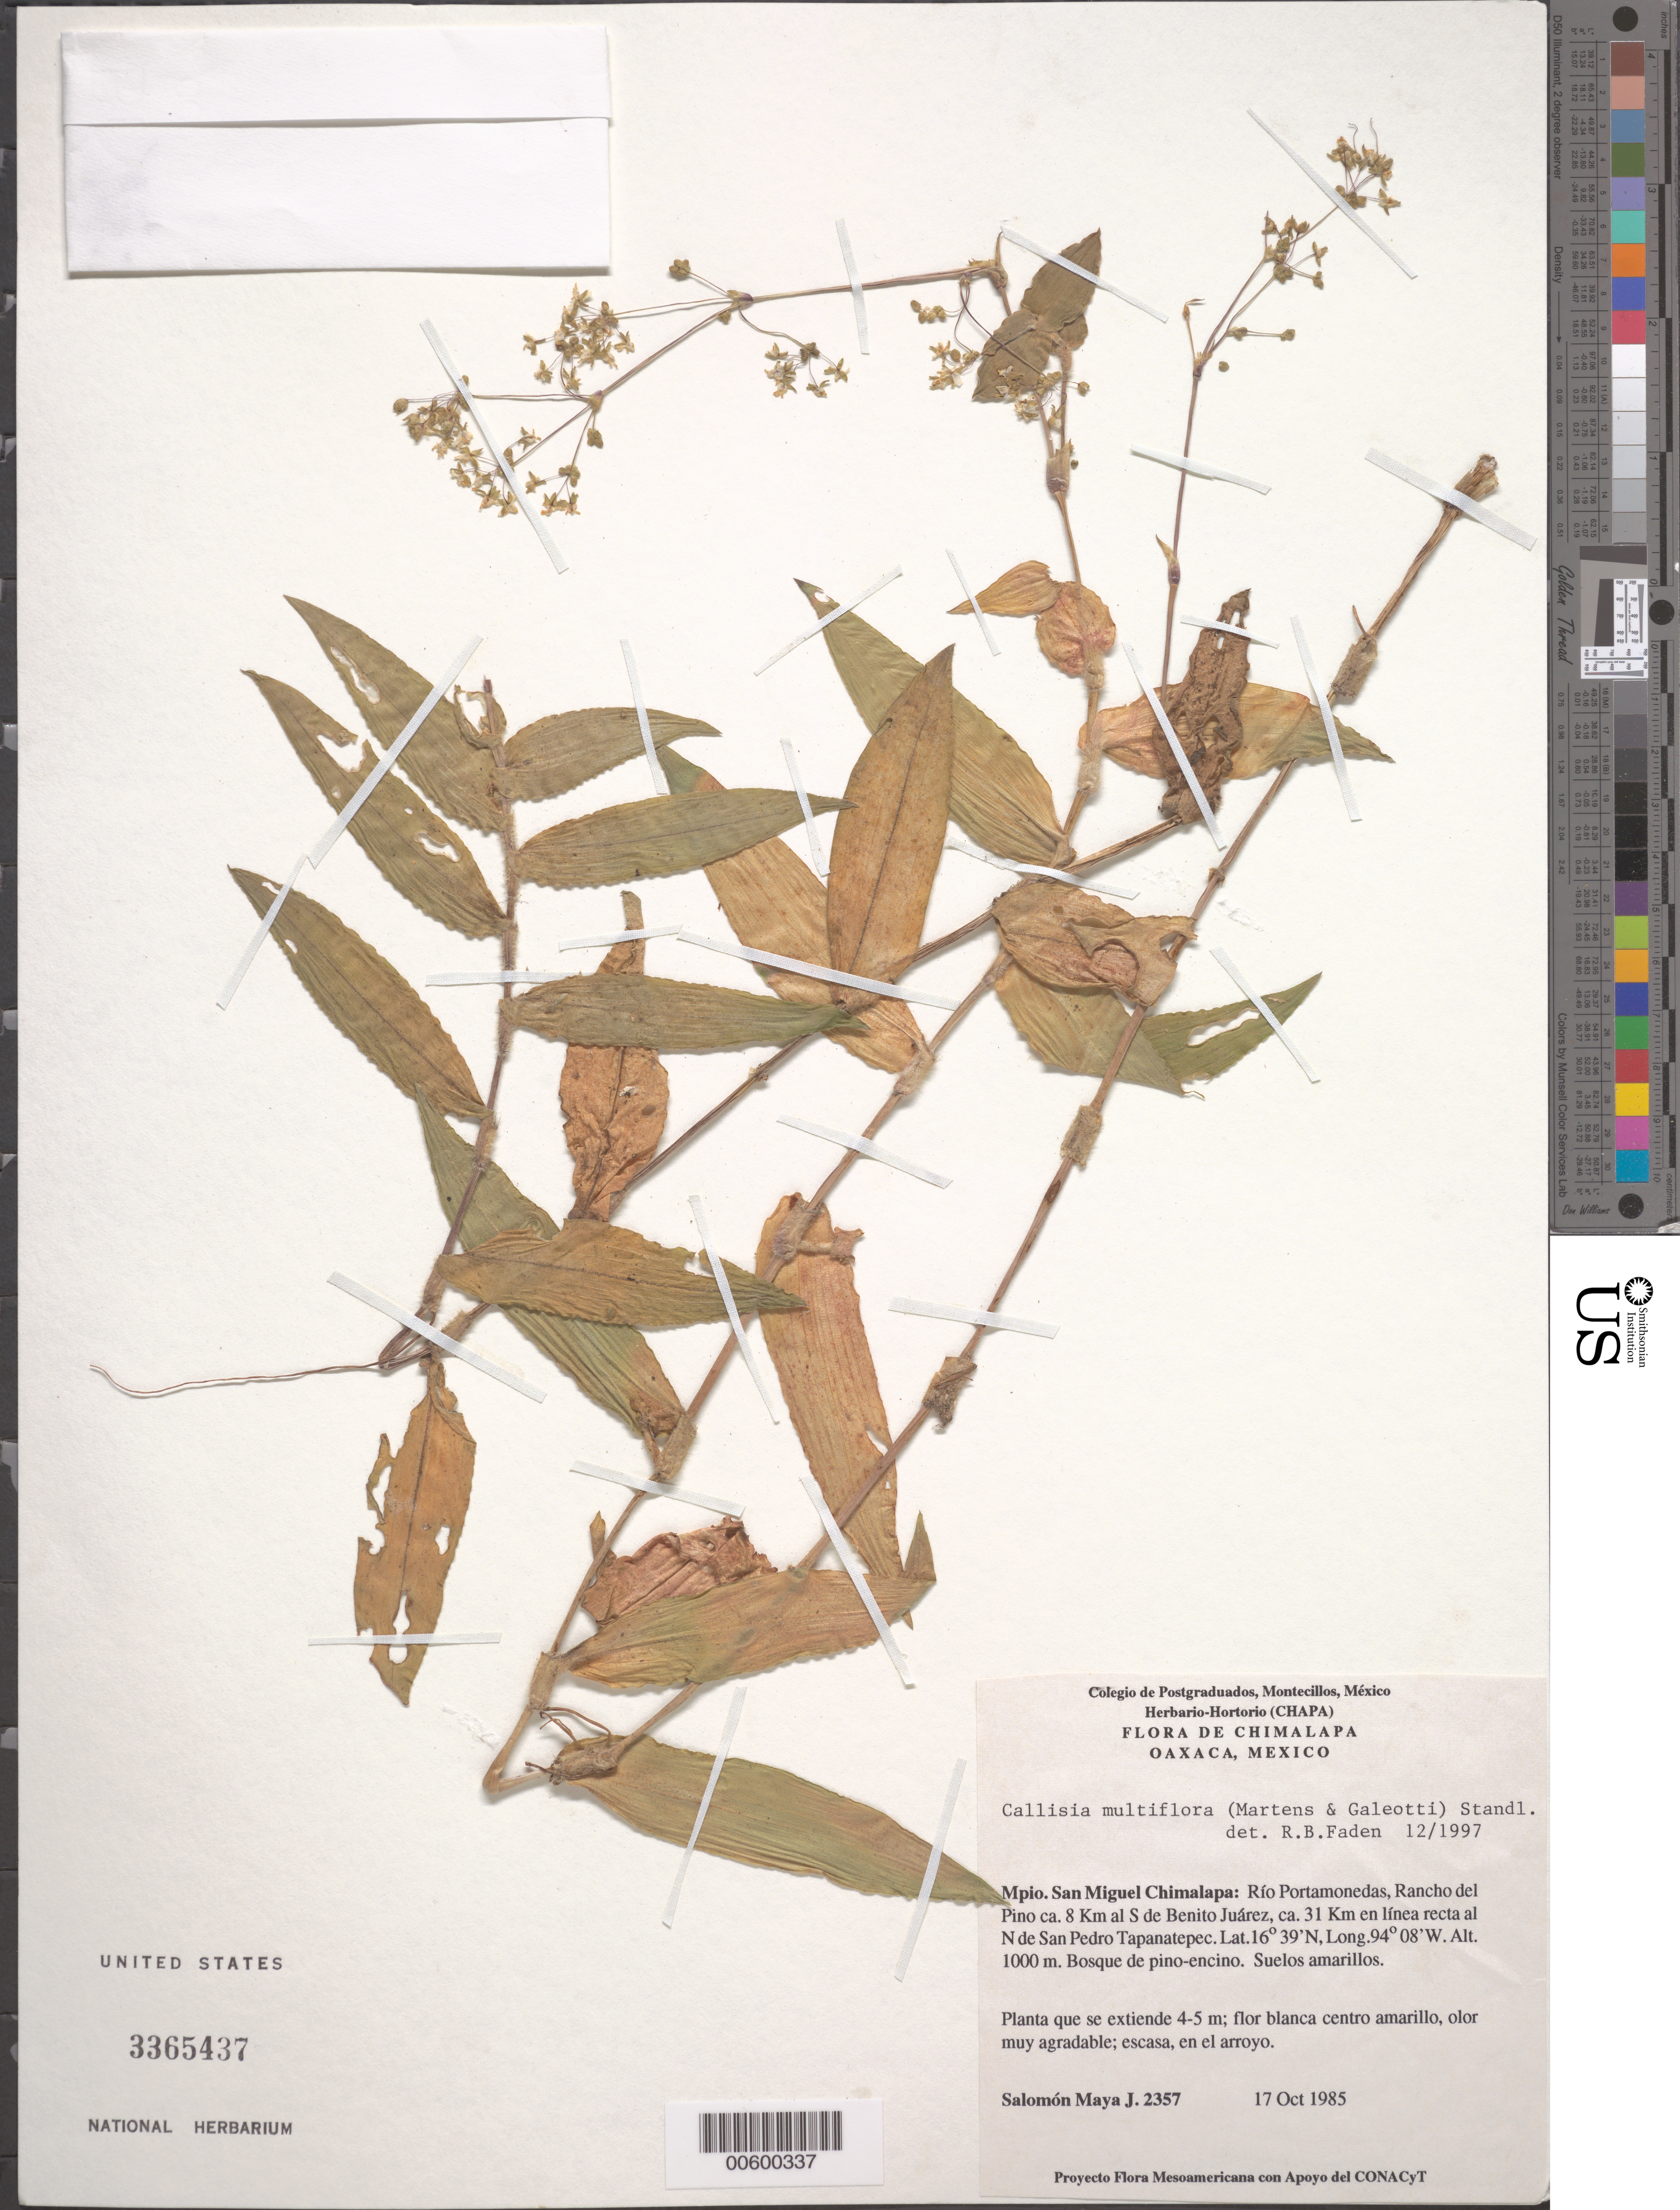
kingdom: Plantae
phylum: Tracheophyta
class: Liliopsida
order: Commelinales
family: Commelinaceae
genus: Callisia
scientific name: Callisia multiflora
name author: (M. Martens & Galeotti) Standl.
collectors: S. Maya J.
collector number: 2357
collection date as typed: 17 Oct 1985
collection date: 1985-10-17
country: Mexico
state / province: Oaxaca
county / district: San Miguel Chimalapa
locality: San miguel chimalapa, rio portamonedas, roacho del pino, S of benito juarez, N of pedro tapanatepec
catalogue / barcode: US 3365437